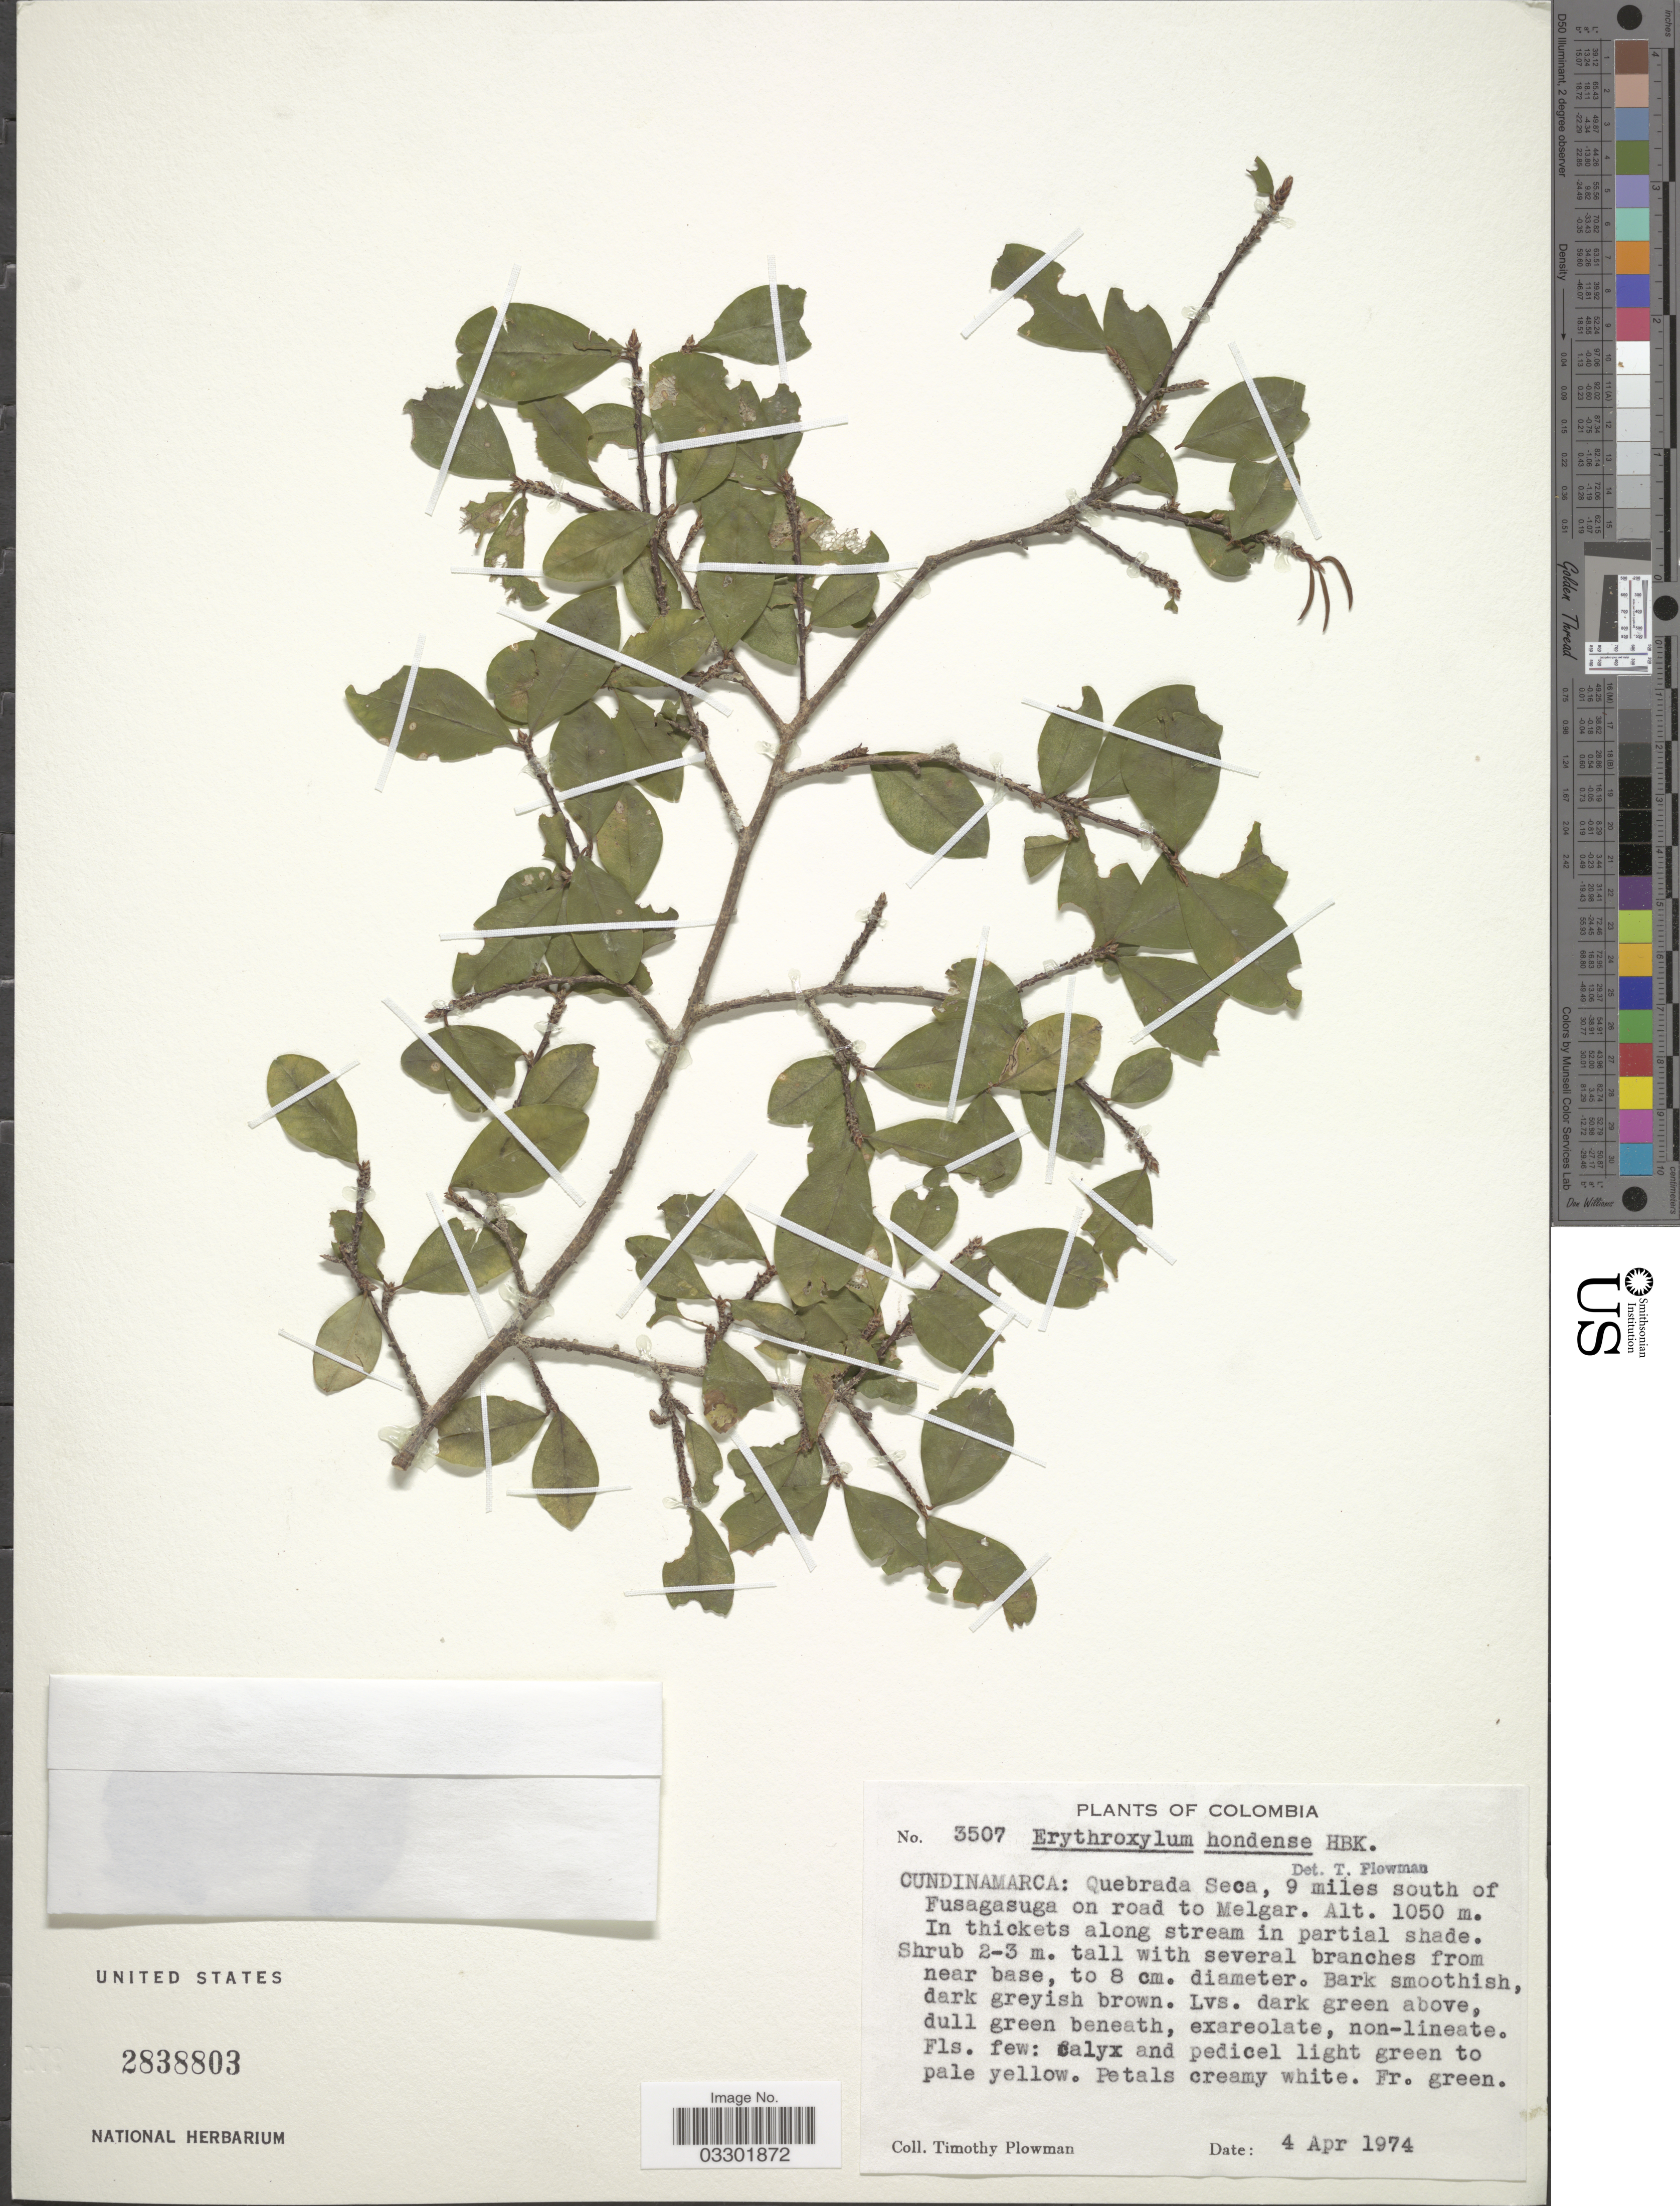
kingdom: Plantae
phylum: Tracheophyta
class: Magnoliopsida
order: Malpighiales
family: Erythroxylaceae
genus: Erythroxylum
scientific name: Erythroxylum hondense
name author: Kunth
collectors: T. Plowman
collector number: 3507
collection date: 1974-04-04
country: Colombia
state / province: Cundinamarca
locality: Quebrada Seca, 9 miles south of Fusagasuga on road to Melgar.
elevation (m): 1050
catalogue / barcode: US 2838803